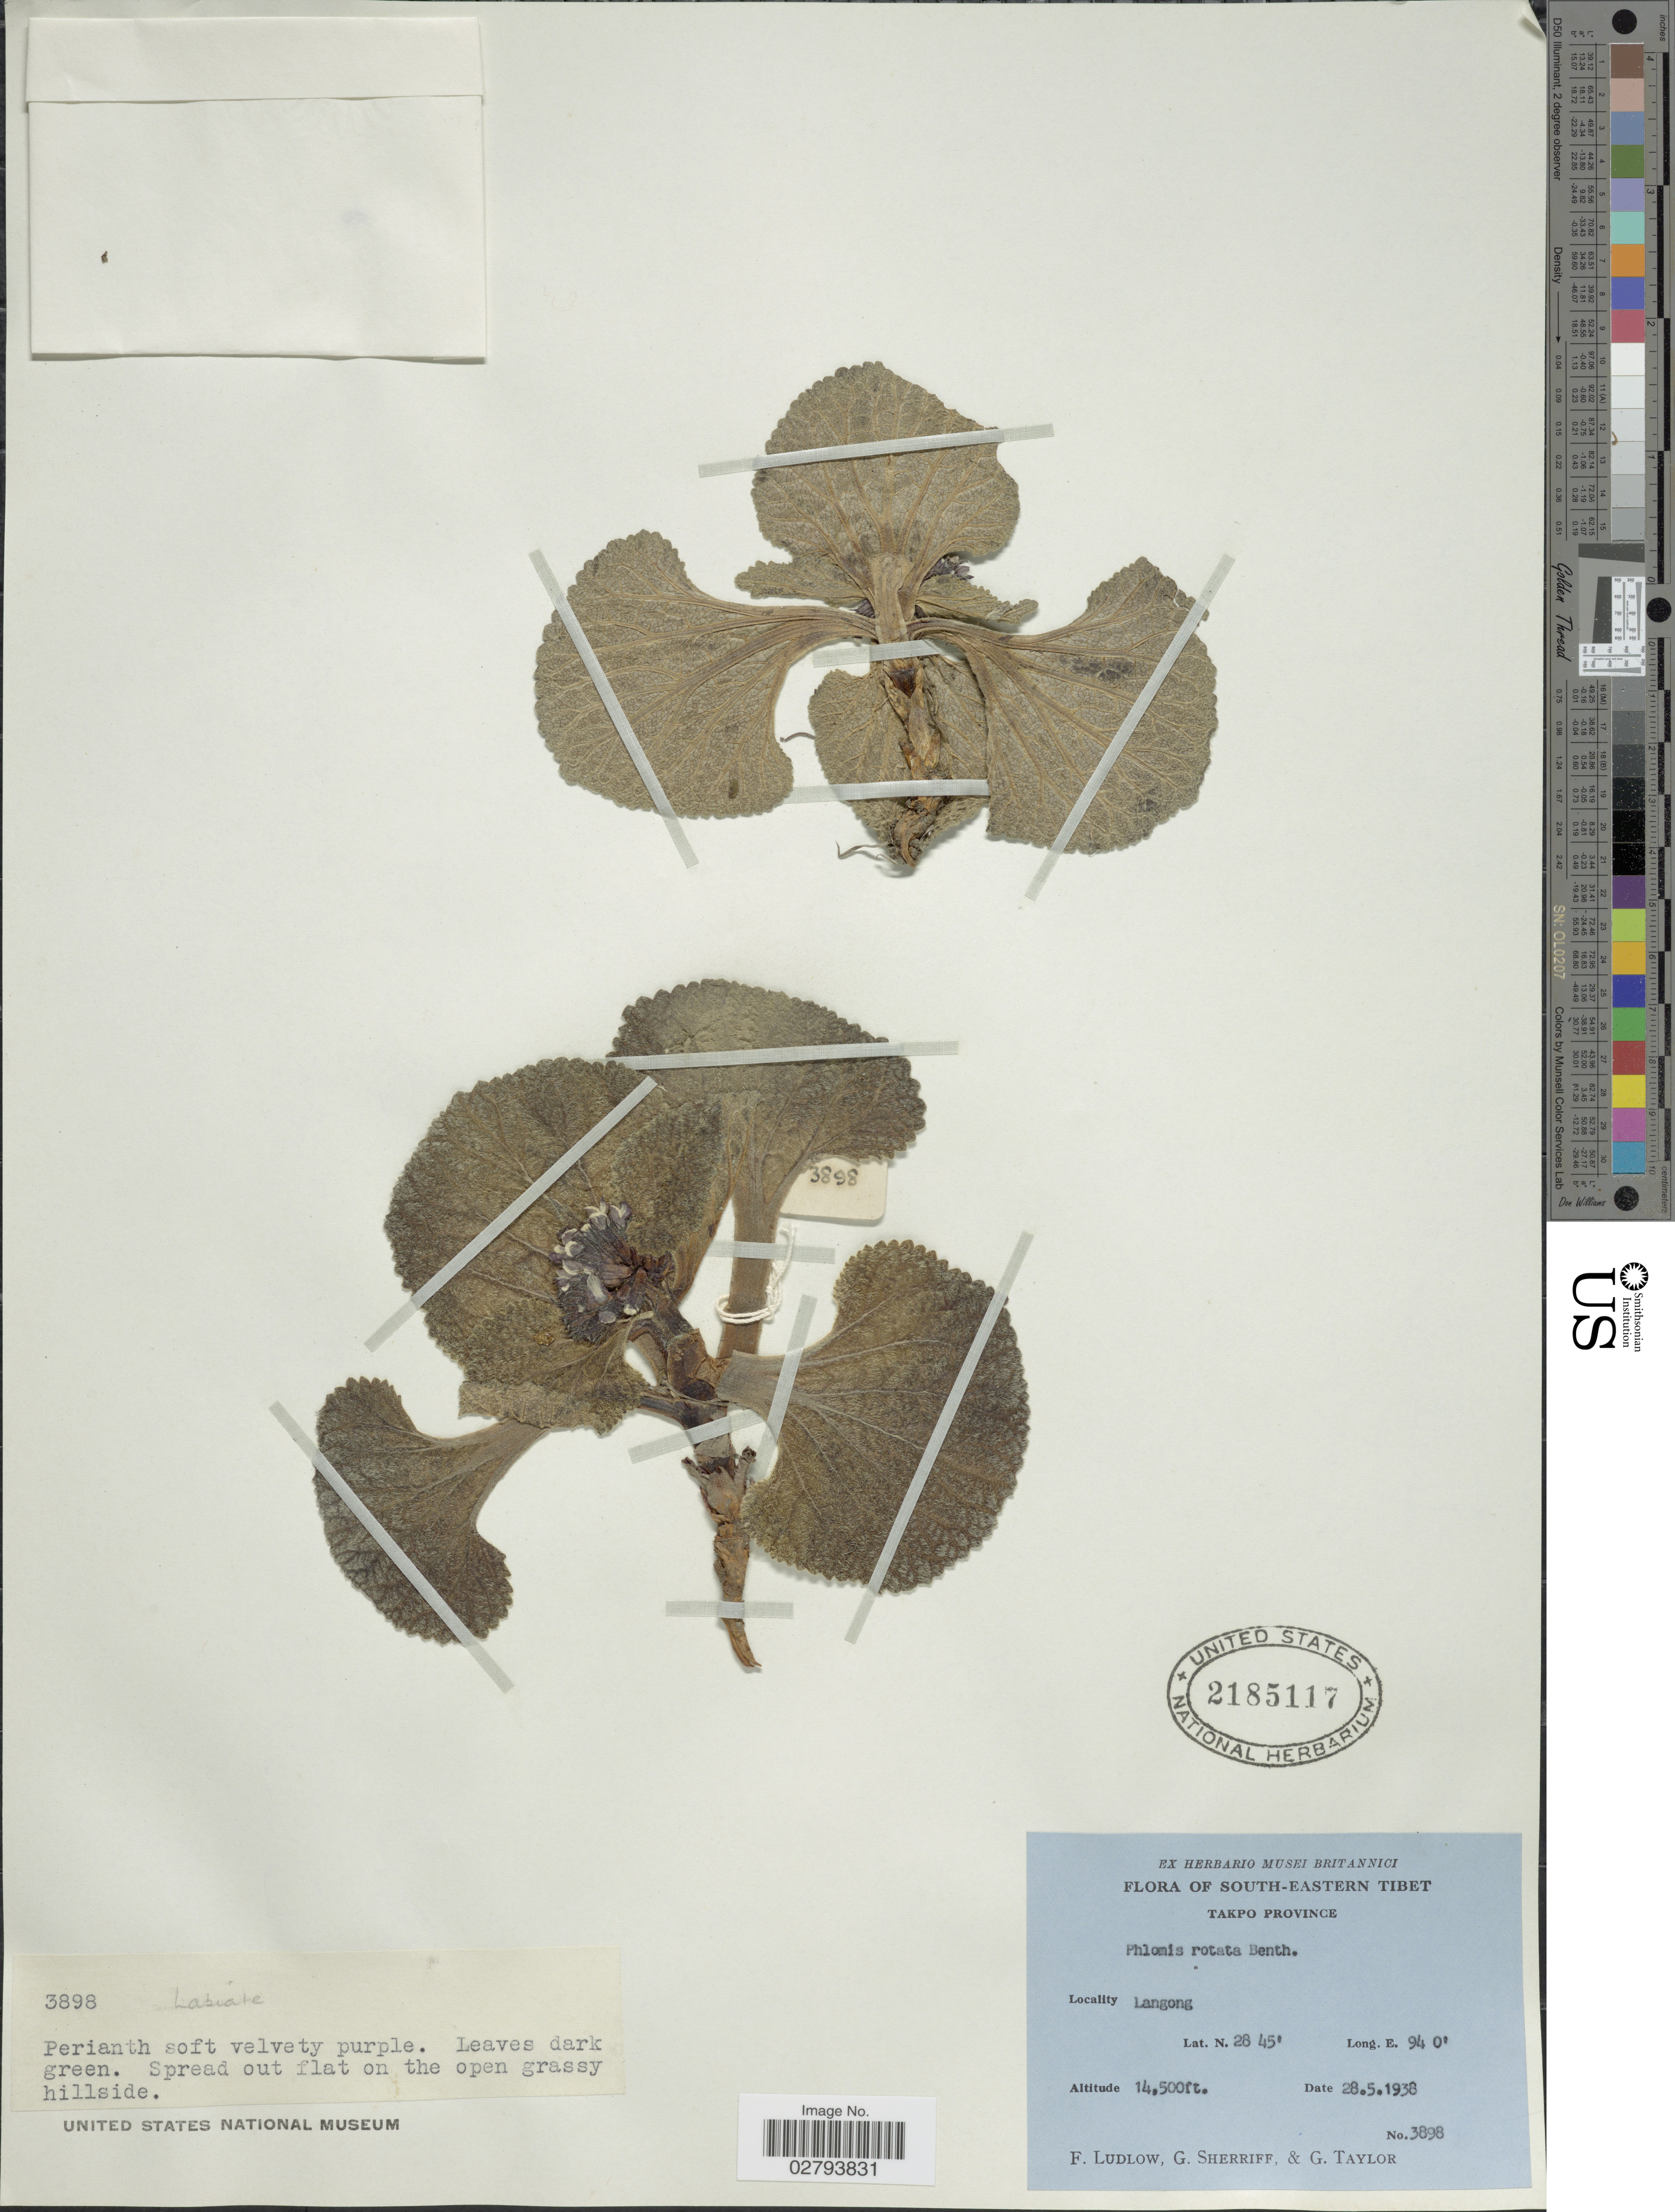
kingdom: Plantae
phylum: Tracheophyta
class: Magnoliopsida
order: Lamiales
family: Lamiaceae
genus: Phlomoides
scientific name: Phlomoides rotata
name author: (Benth. & Hook. f.) Mathiesen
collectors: F. Ludlow, G. Sherriff & G. Taylor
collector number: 3898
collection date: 1938-05-28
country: China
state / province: Xizang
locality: South-eastern Tibet, Takpo Province, Langong.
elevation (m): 4420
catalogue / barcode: US 2185117